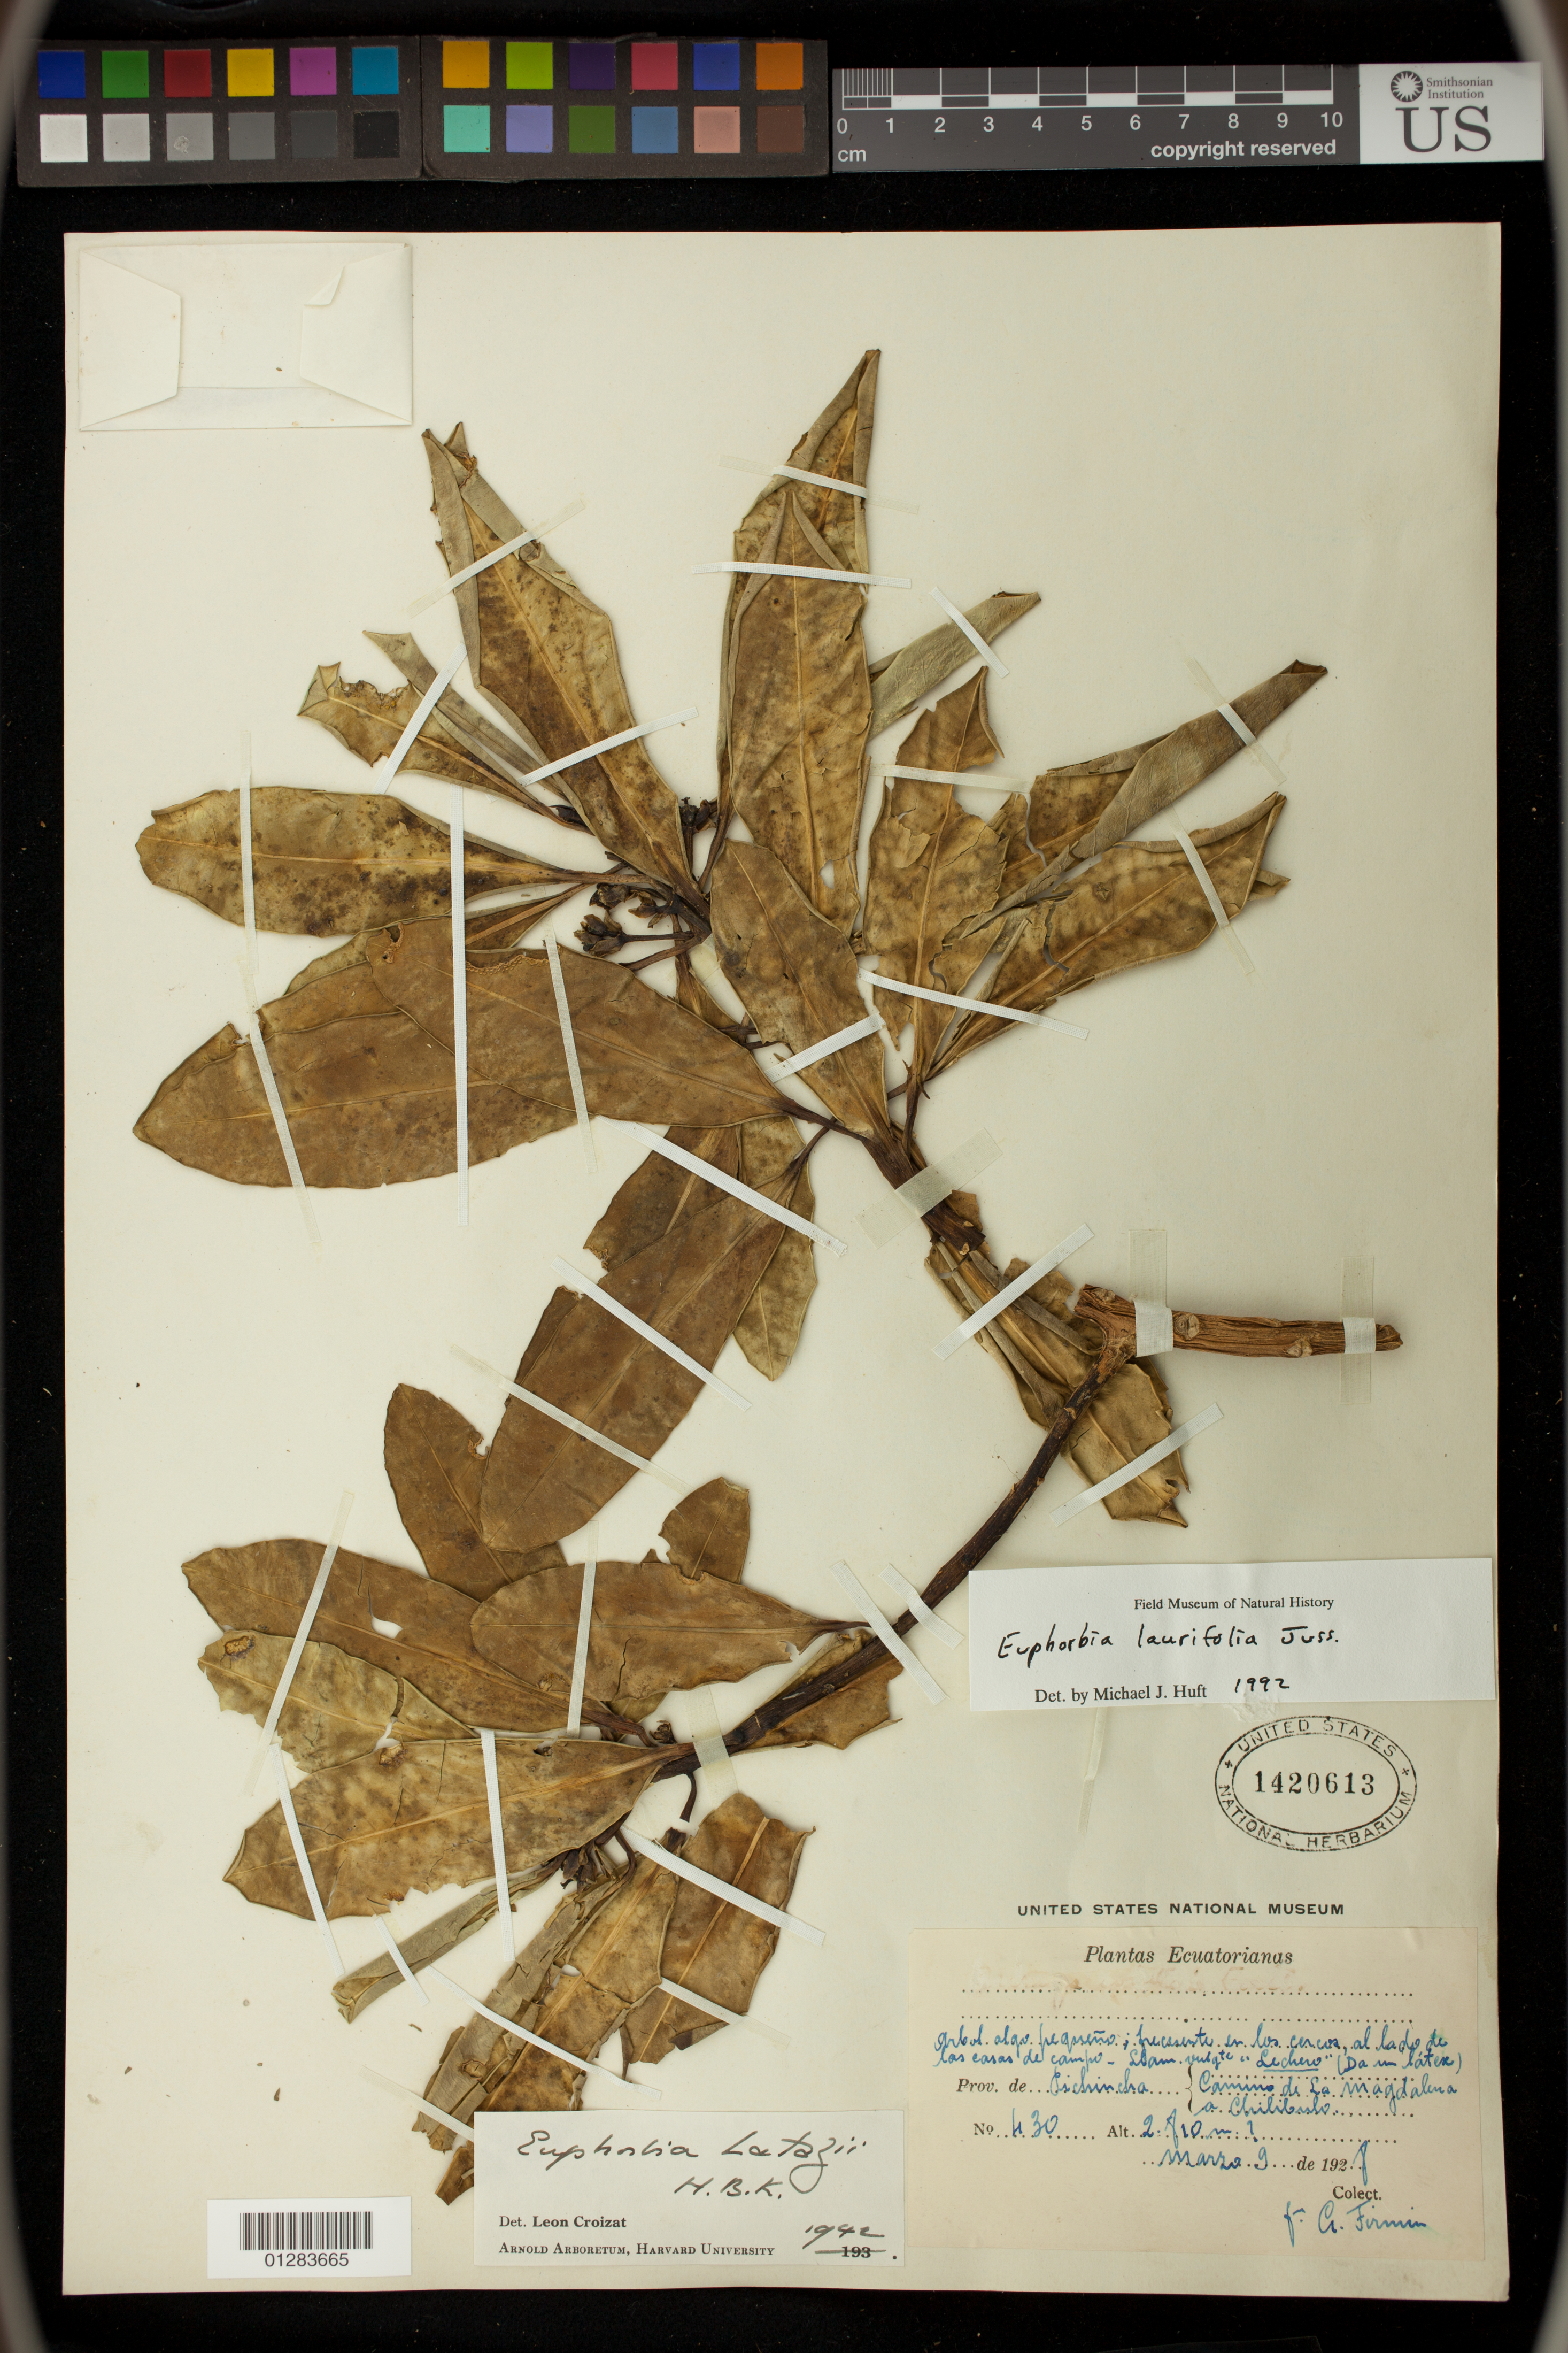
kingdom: Plantae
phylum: Tracheophyta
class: Magnoliopsida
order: Malpighiales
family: Euphorbiaceae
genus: Euphorbia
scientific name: Euphorbia laurifolia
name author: Juss. ex Lam.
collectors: C. Firmin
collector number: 430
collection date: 1928-03-09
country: Ecuador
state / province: Pichincha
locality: Camino de la Magdalena a Chilibulo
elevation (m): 2810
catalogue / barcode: US 1420613